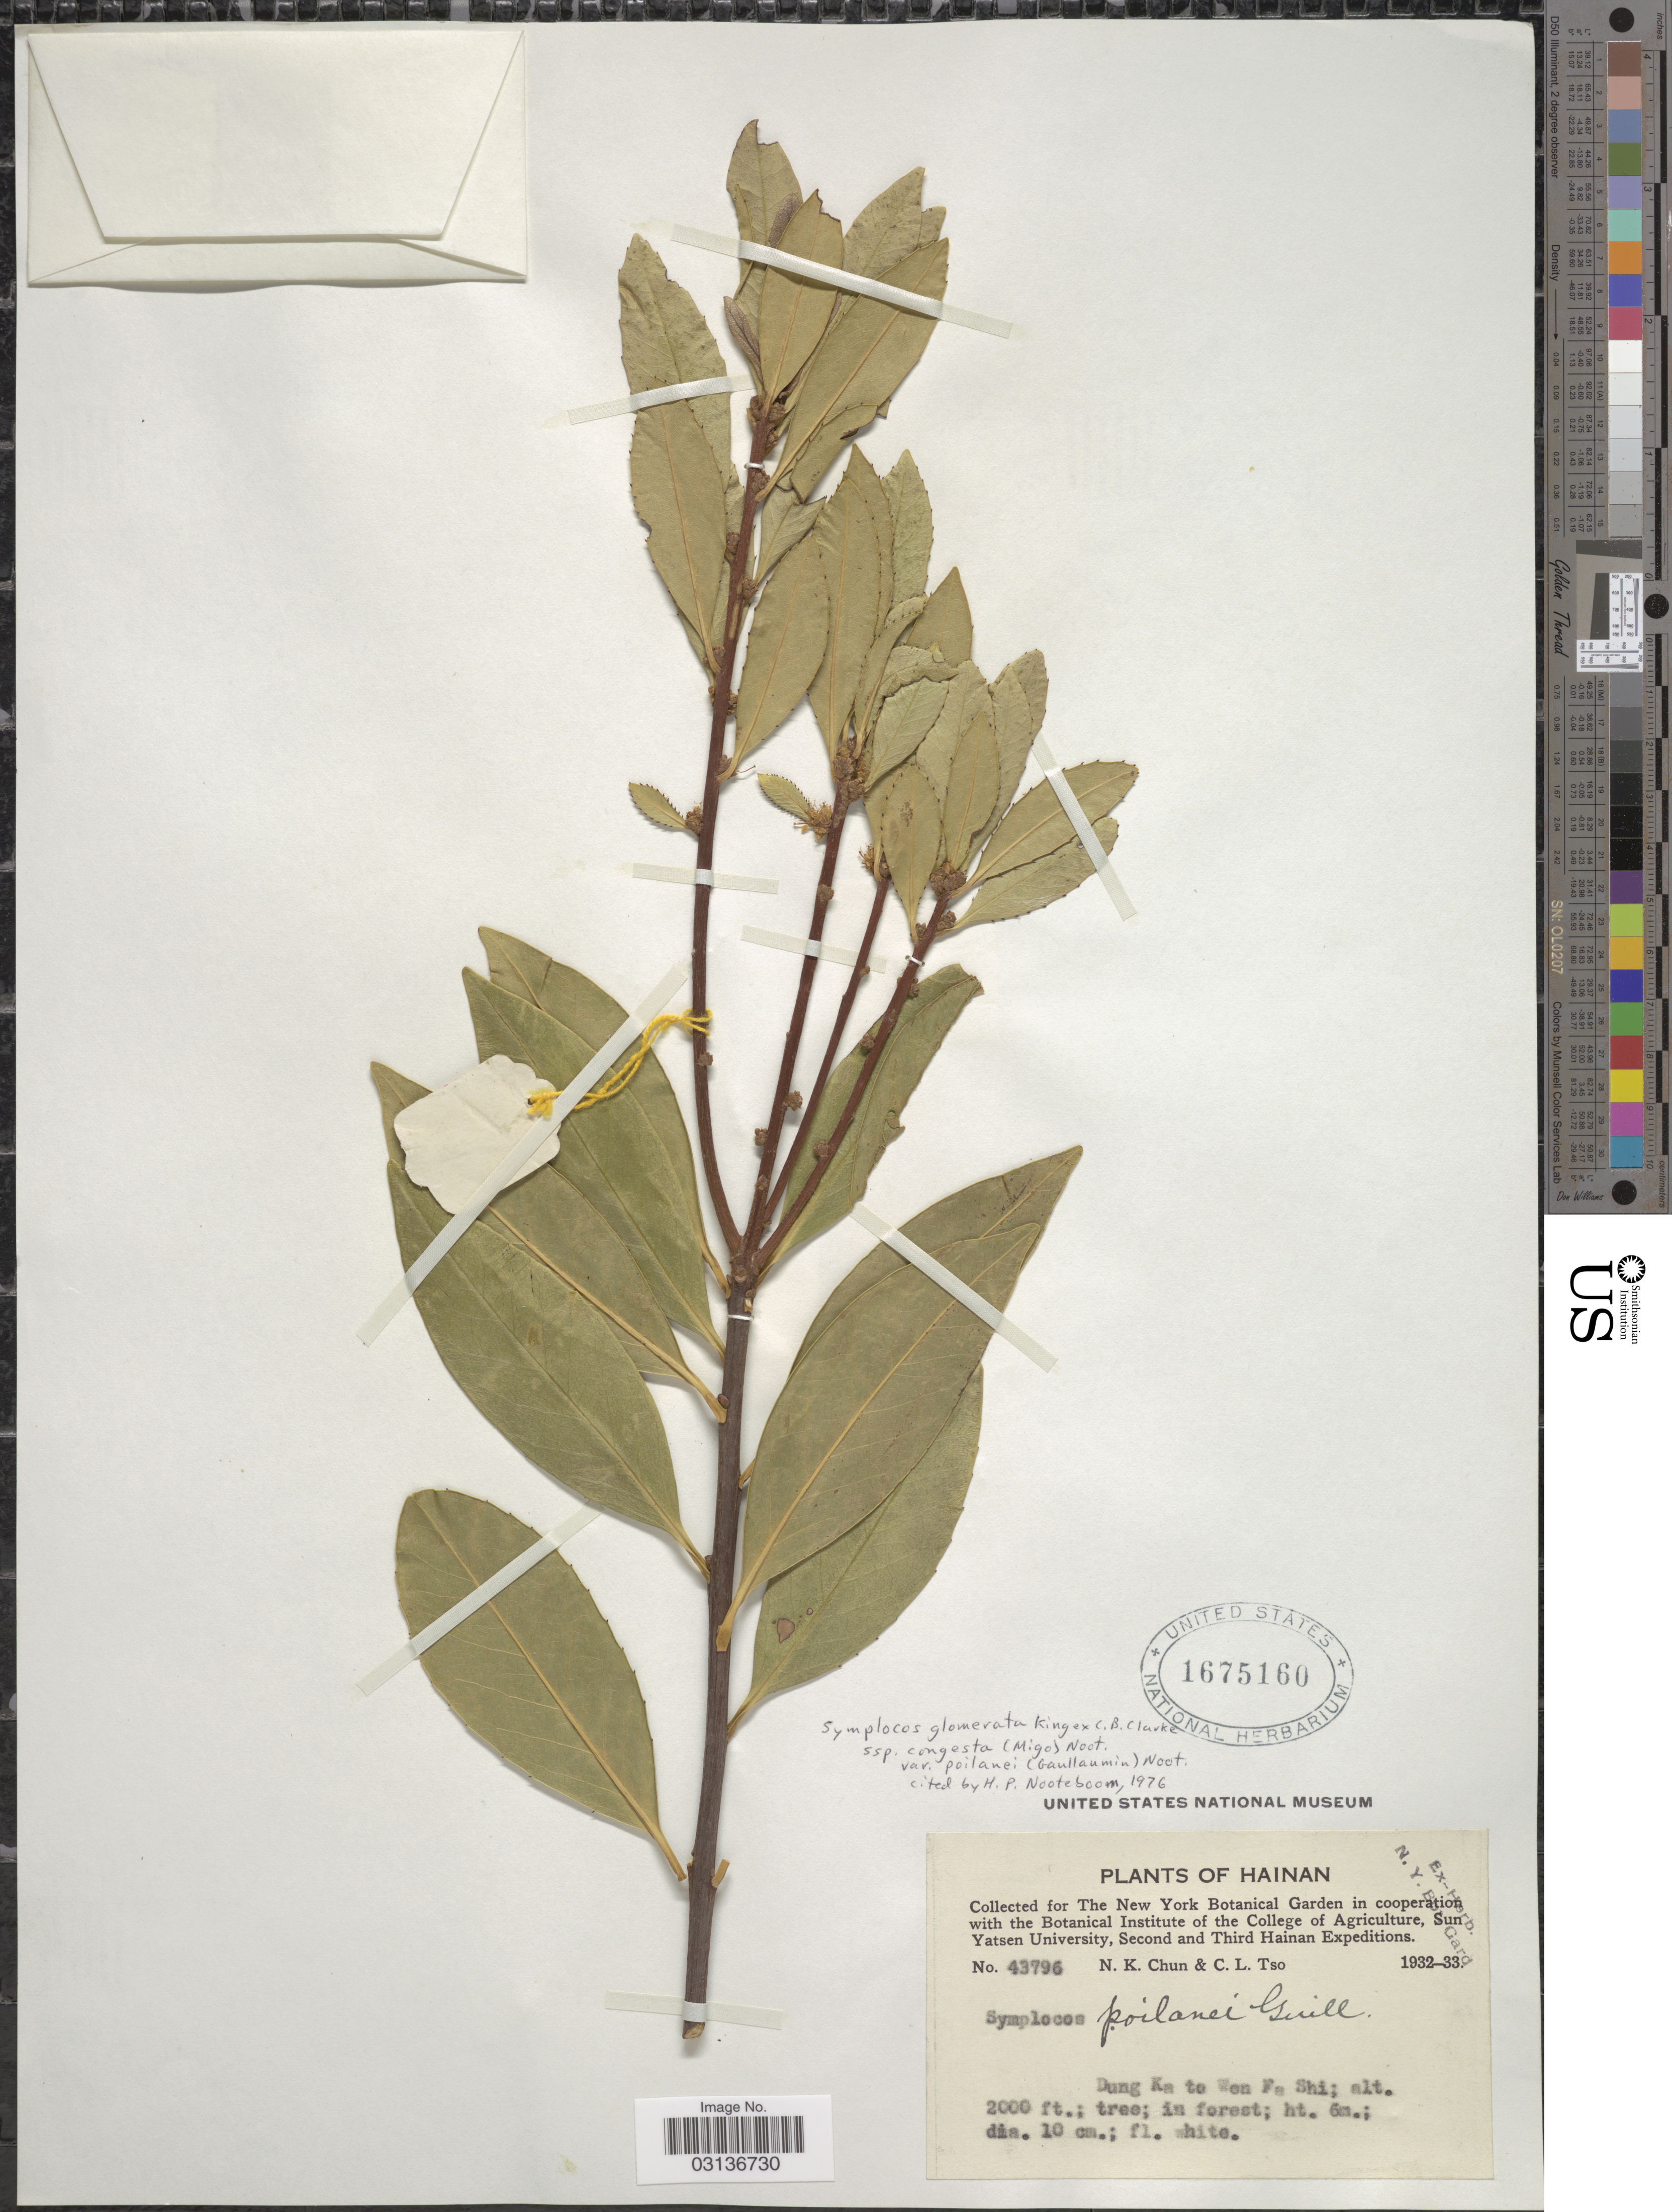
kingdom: Plantae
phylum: Tracheophyta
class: Magnoliopsida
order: Ericales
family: Symplocaceae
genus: Symplocos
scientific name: Symplocos glomerata var. poilanei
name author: (Guillaumin) Noot.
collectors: N. K. Chun & C. Tso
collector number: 43796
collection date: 1932/1933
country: China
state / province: Hainan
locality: Dung Ka to Wen Fa Shi.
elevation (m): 610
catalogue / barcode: US 1675160